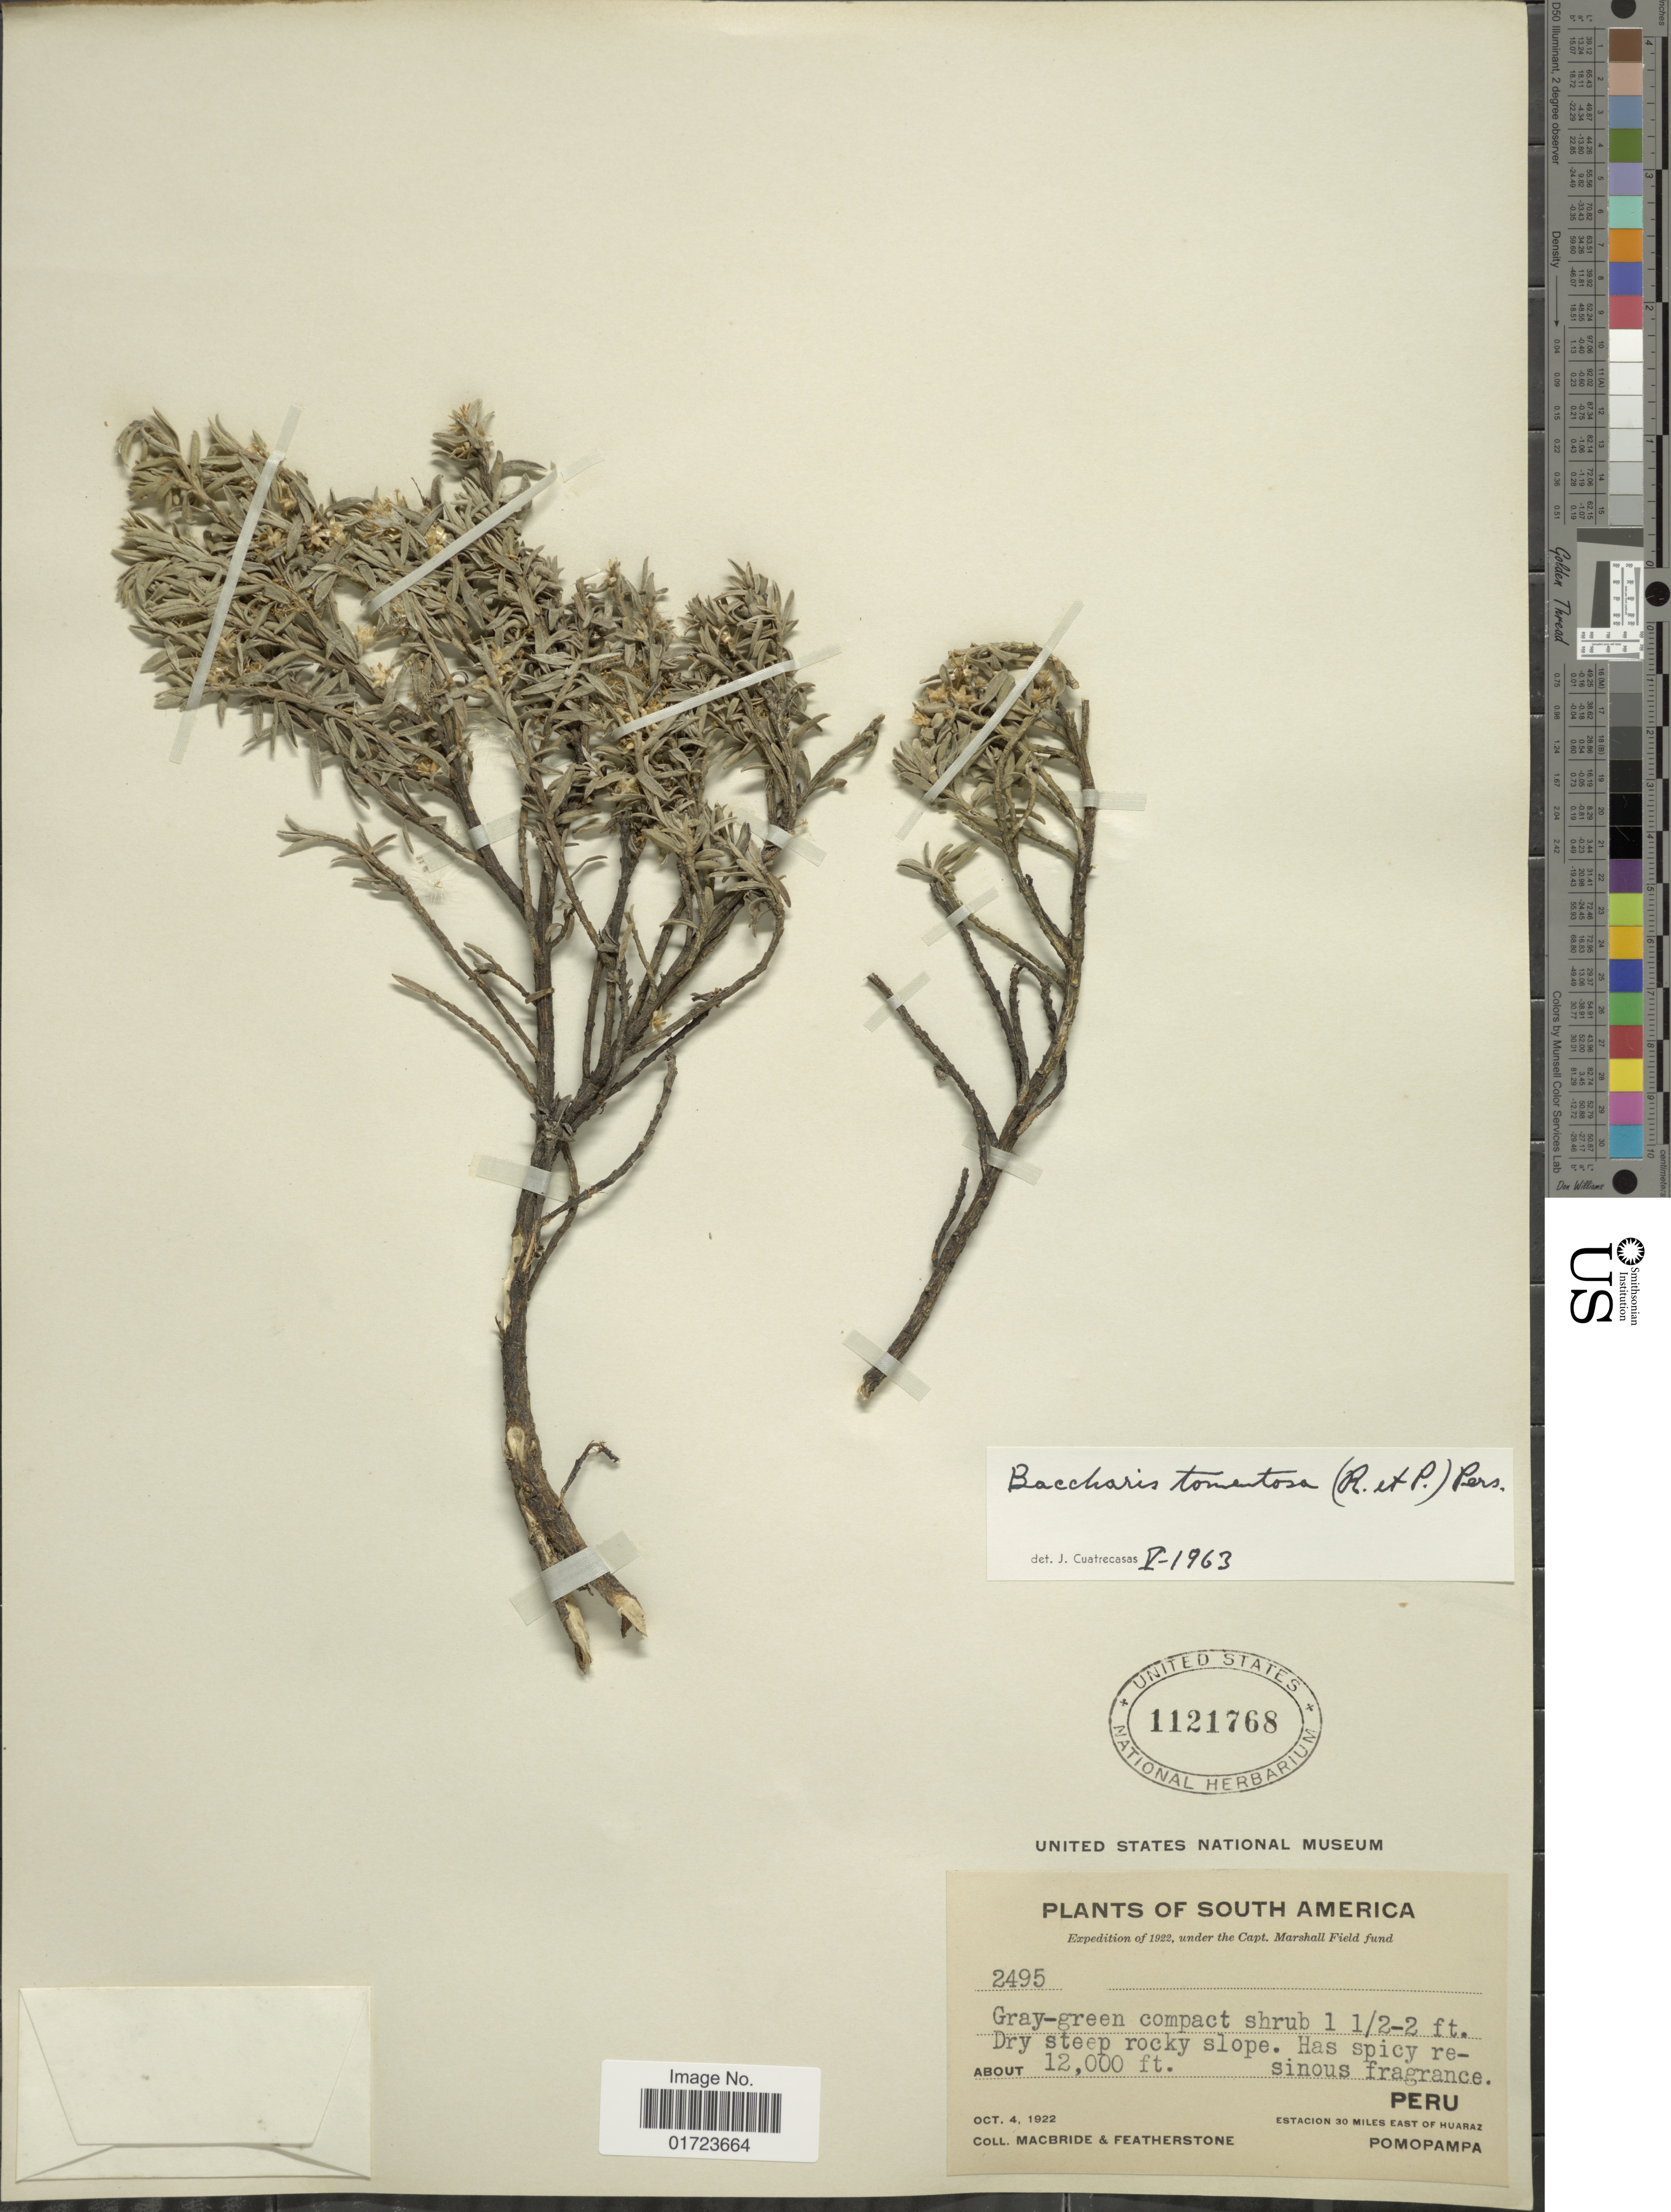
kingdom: Plantae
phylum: Tracheophyta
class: Magnoliopsida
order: Asterales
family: Asteraceae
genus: Baccharis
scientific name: Baccharis tomentosa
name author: (Ruiz & Pav.) Pers.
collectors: Macbride, -- & -. Featherstone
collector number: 2495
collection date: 1922-10-04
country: Peru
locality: Peru,Estacion 30 miles east of Huaraz.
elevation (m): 3658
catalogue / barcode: US 1121768